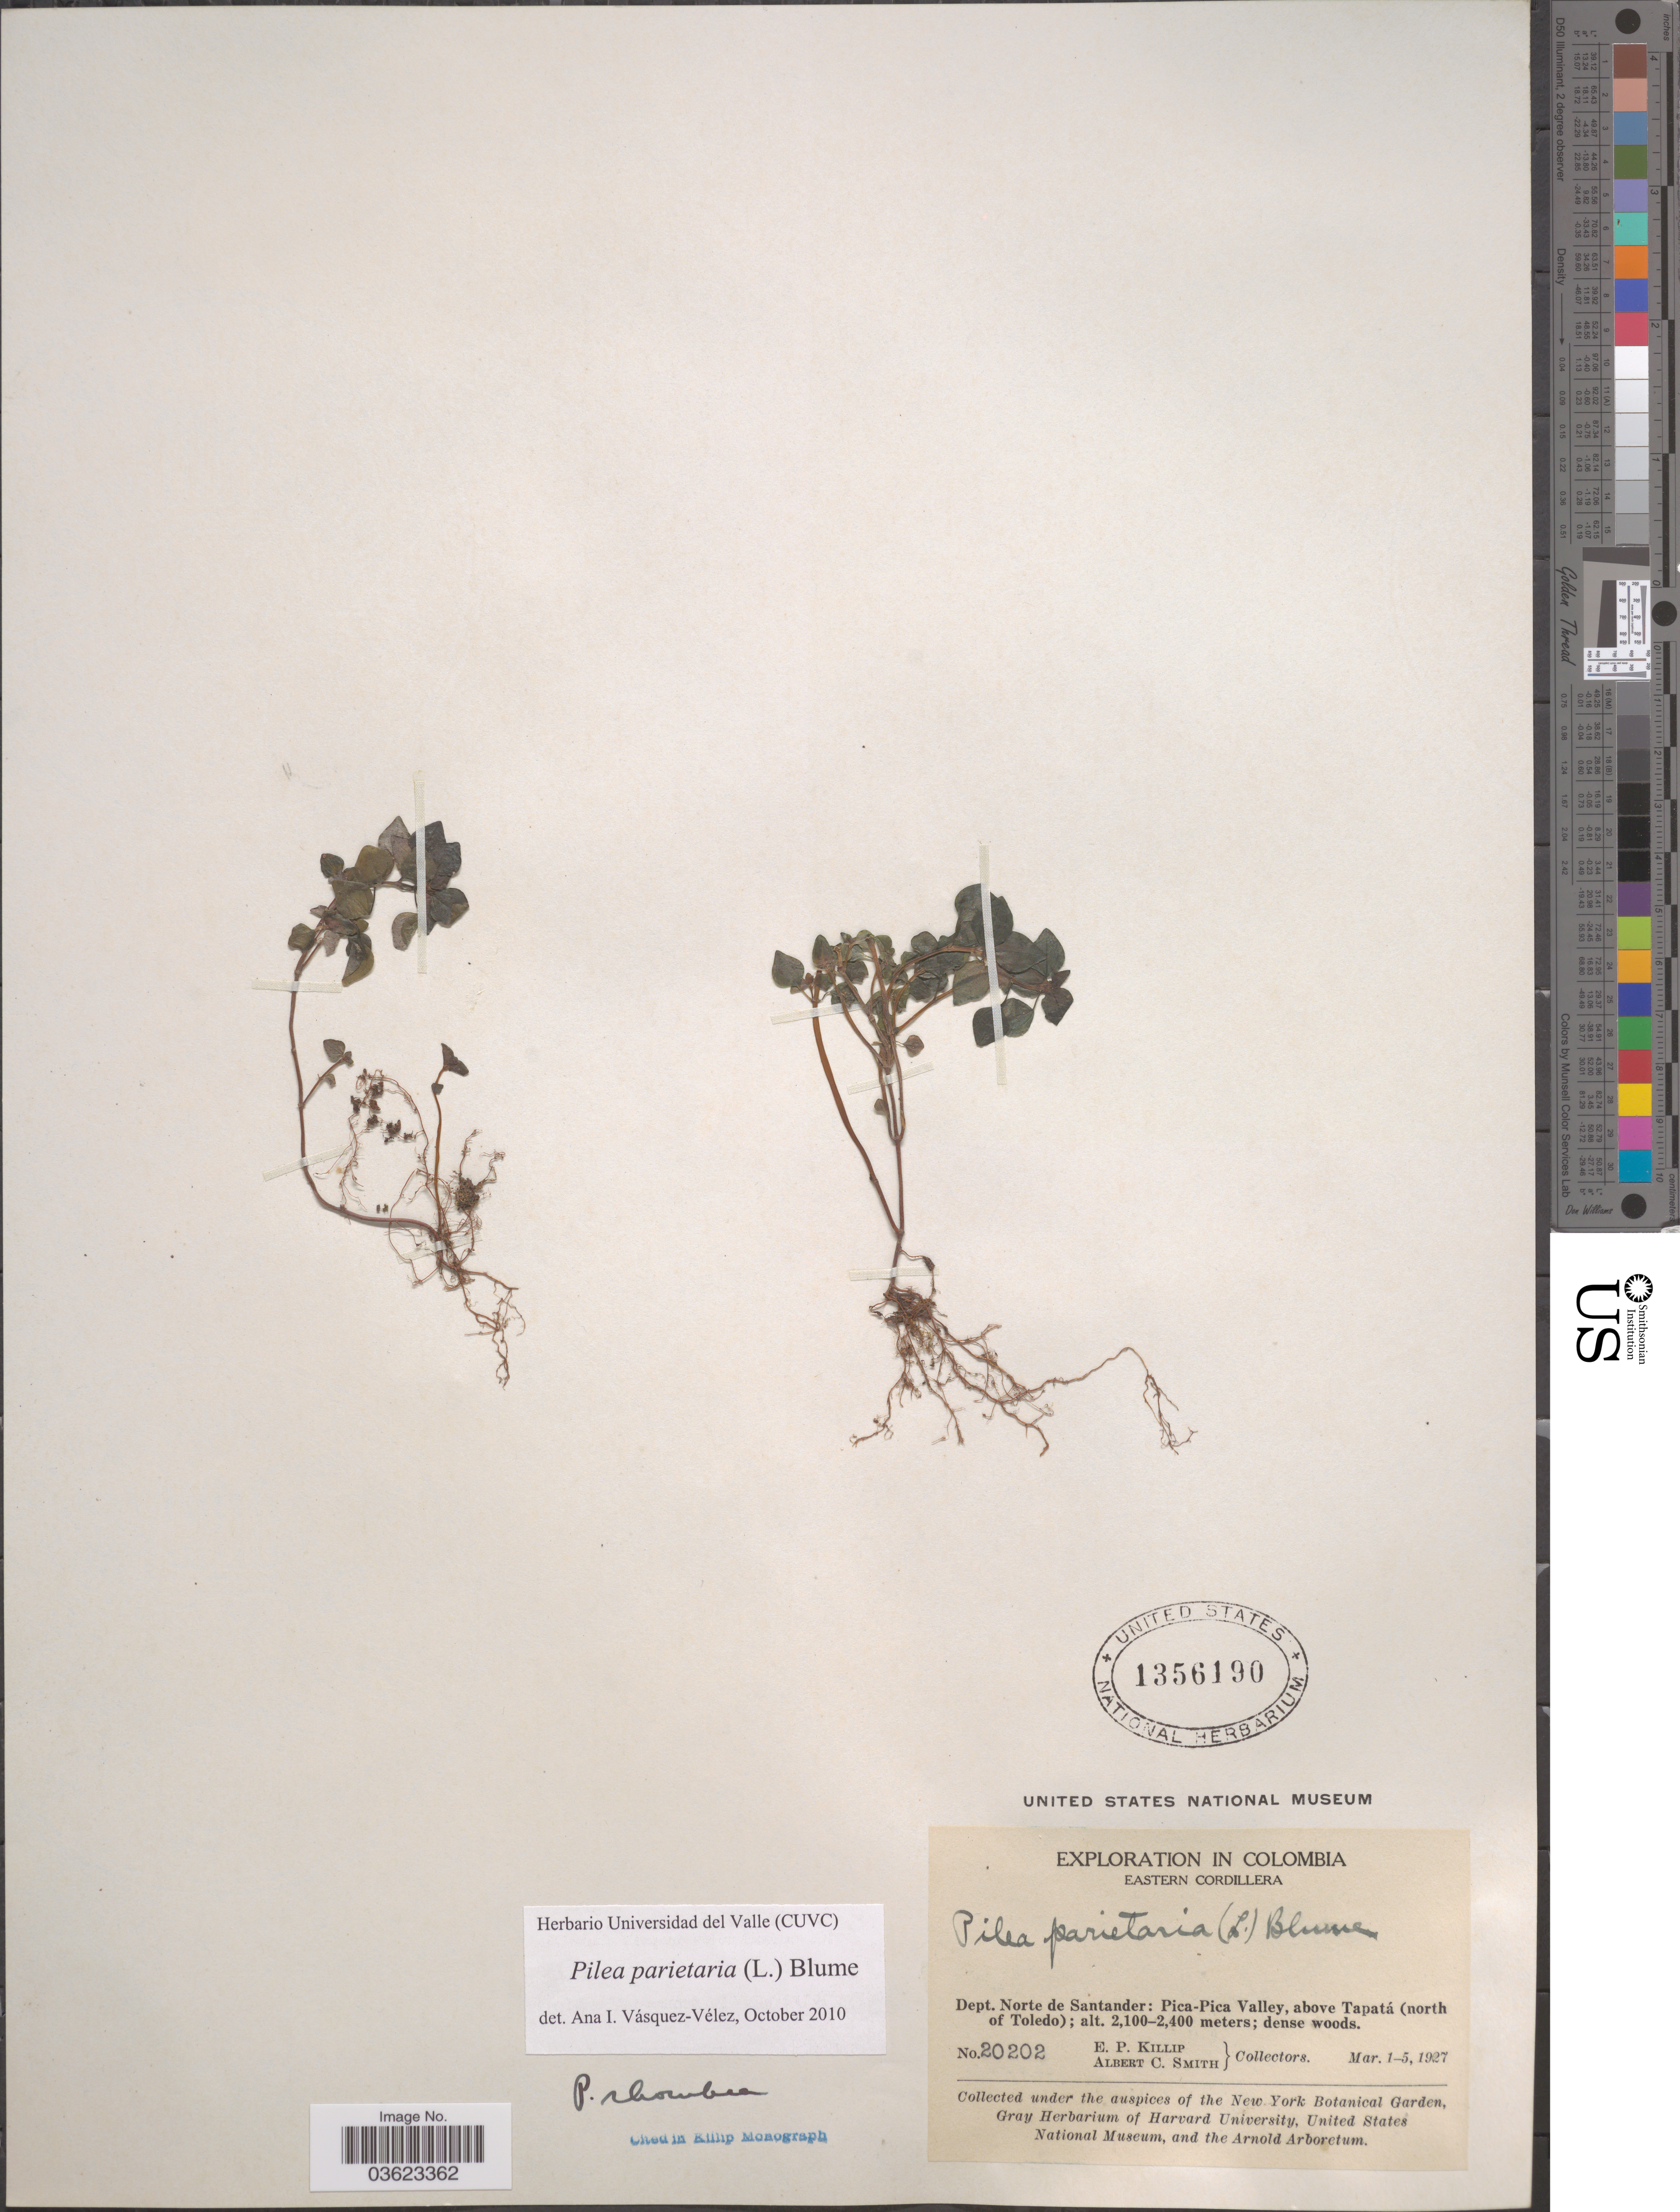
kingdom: Plantae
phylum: Tracheophyta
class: Magnoliopsida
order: Rosales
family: Urticaceae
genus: Pilea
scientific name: Pilea parietaria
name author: (L.) Blume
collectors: E. P. Killip & A. C. Smith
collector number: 20202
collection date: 1927-03-01/1927-03-05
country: Colombia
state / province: Norte de Santander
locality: Eastern Cordillera. Dept. Norte de Santander: Pica-Pica Valley, above Tapatá (north of Toledo).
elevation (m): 2100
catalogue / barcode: US 1356190